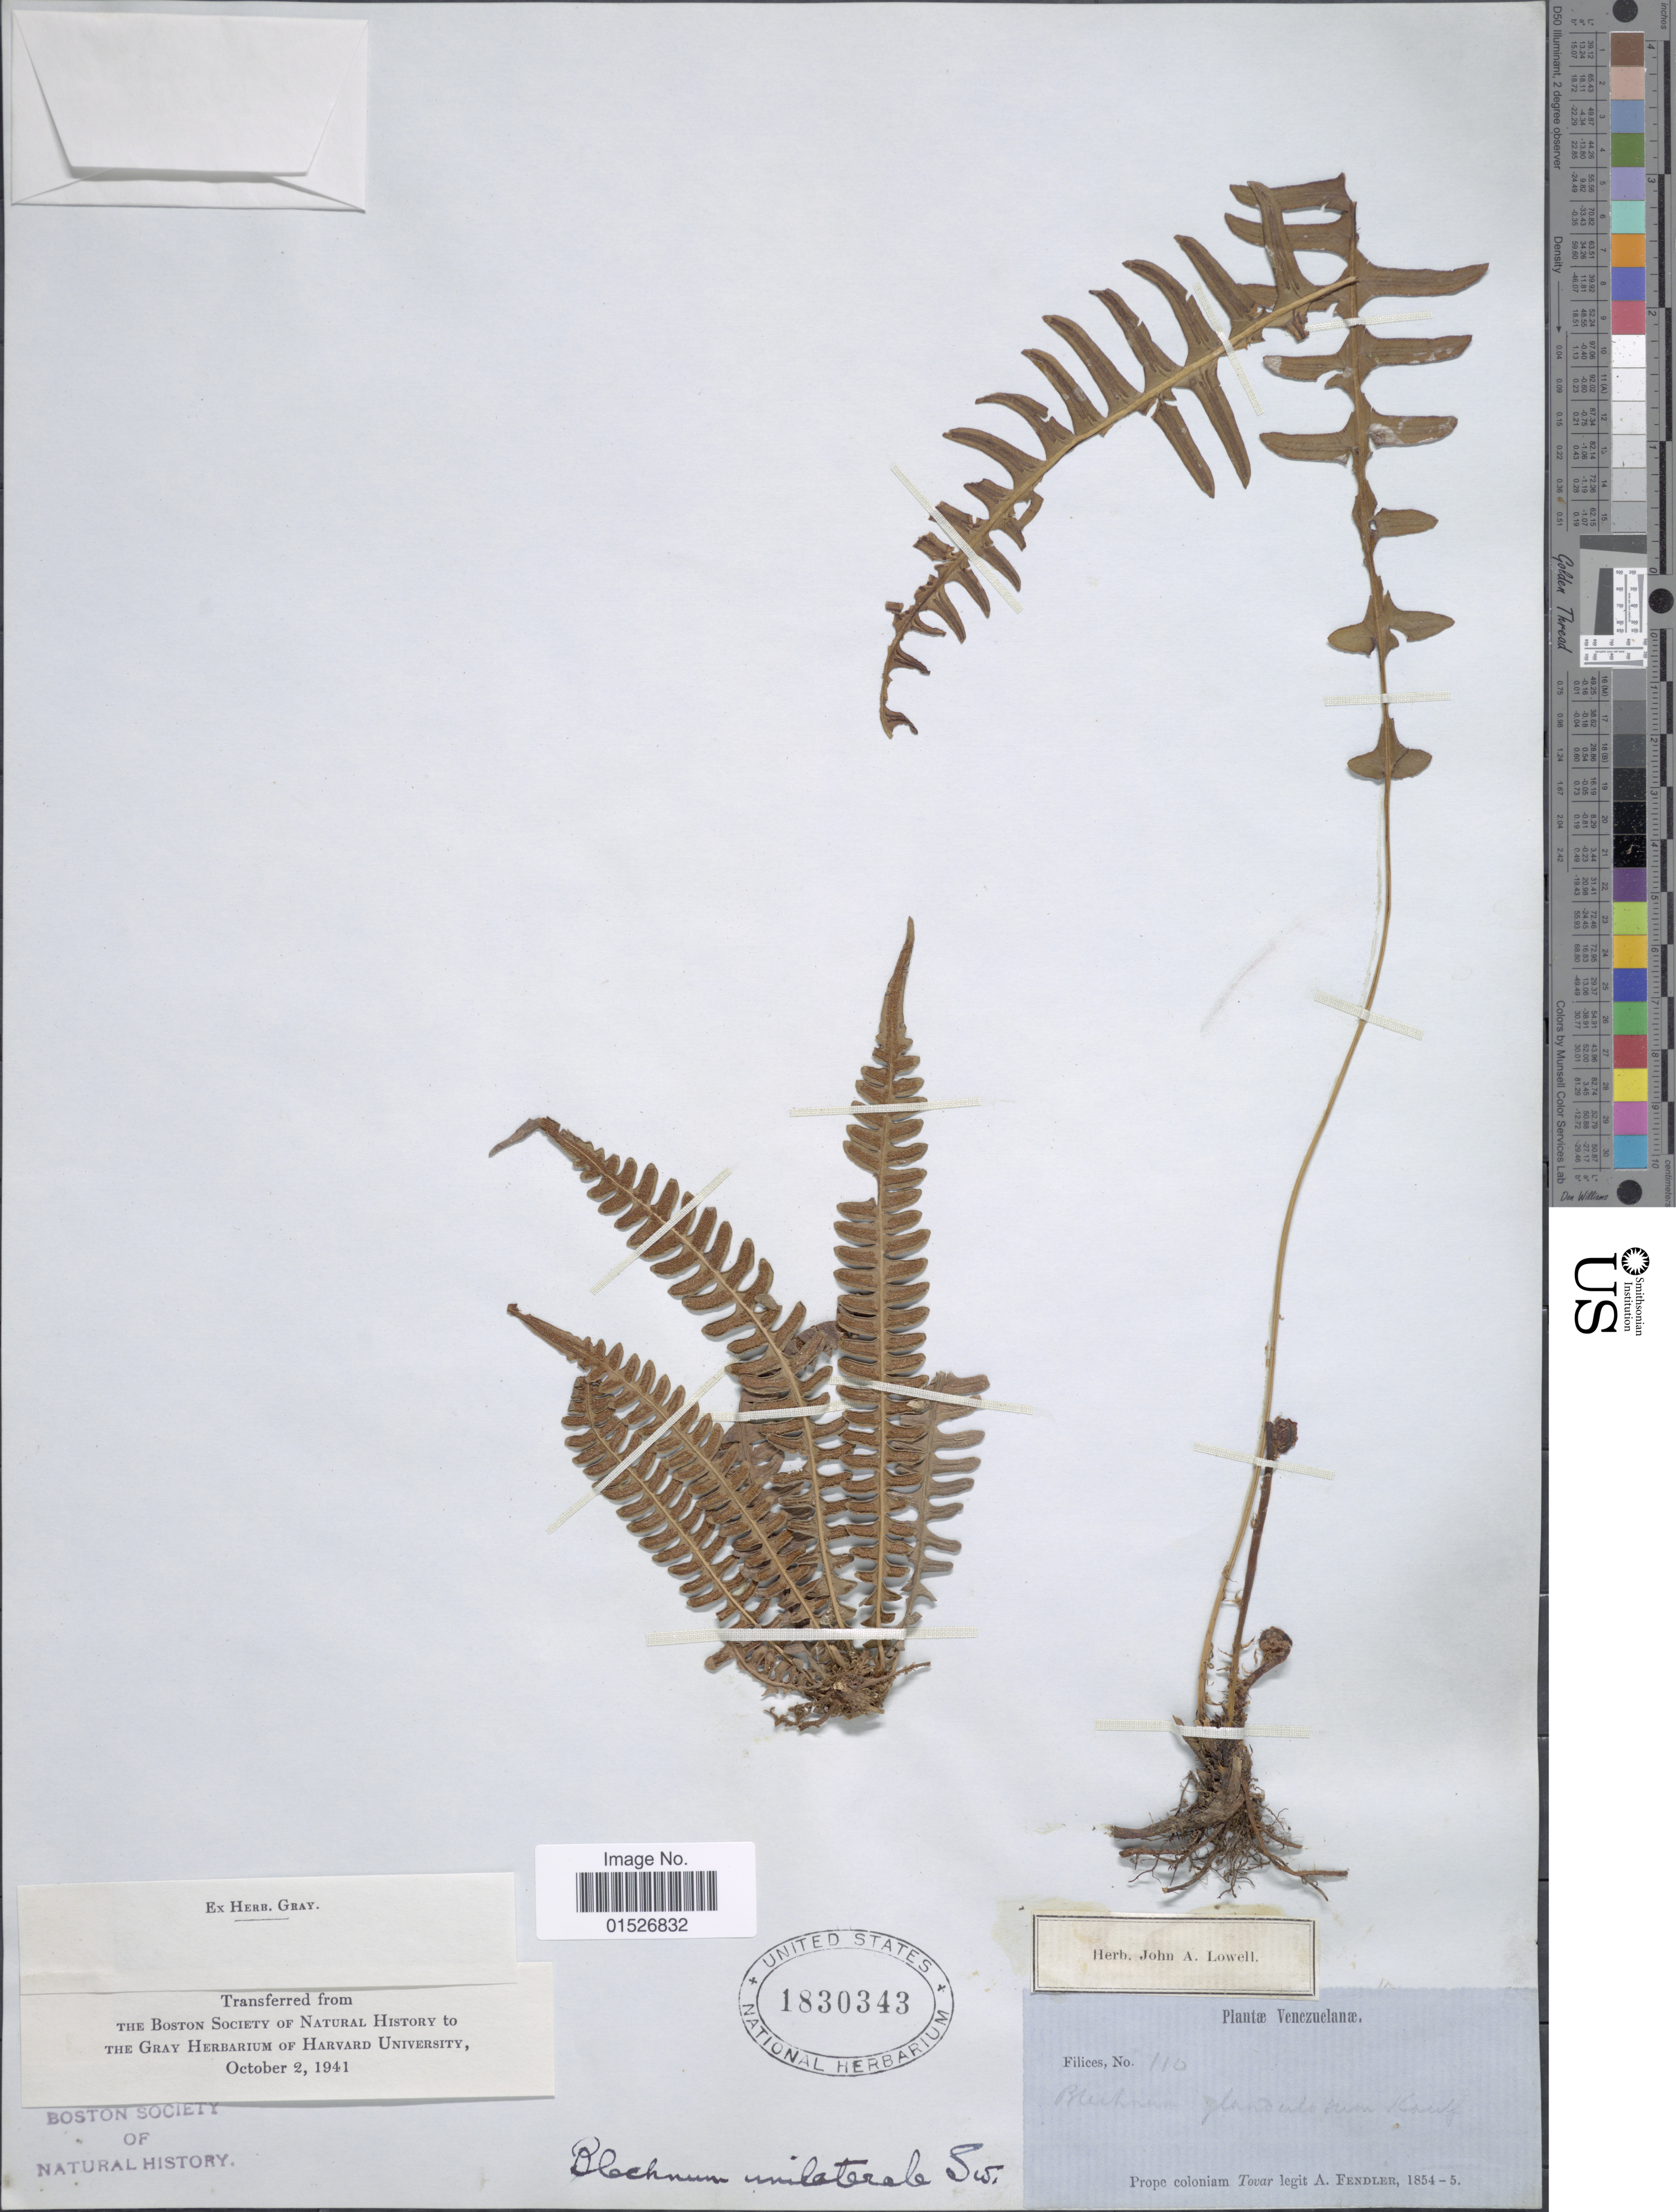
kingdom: Plantae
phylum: Tracheophyta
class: Polypodiopsida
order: Polypodiales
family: Blechnaceae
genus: Blechnum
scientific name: Blechnum polypodioides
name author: Raddi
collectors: A. Fendler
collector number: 110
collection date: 1854/1855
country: Venezuela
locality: Plantae Venezuelanae. Prope coloniam Tovar.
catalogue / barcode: US 1830343